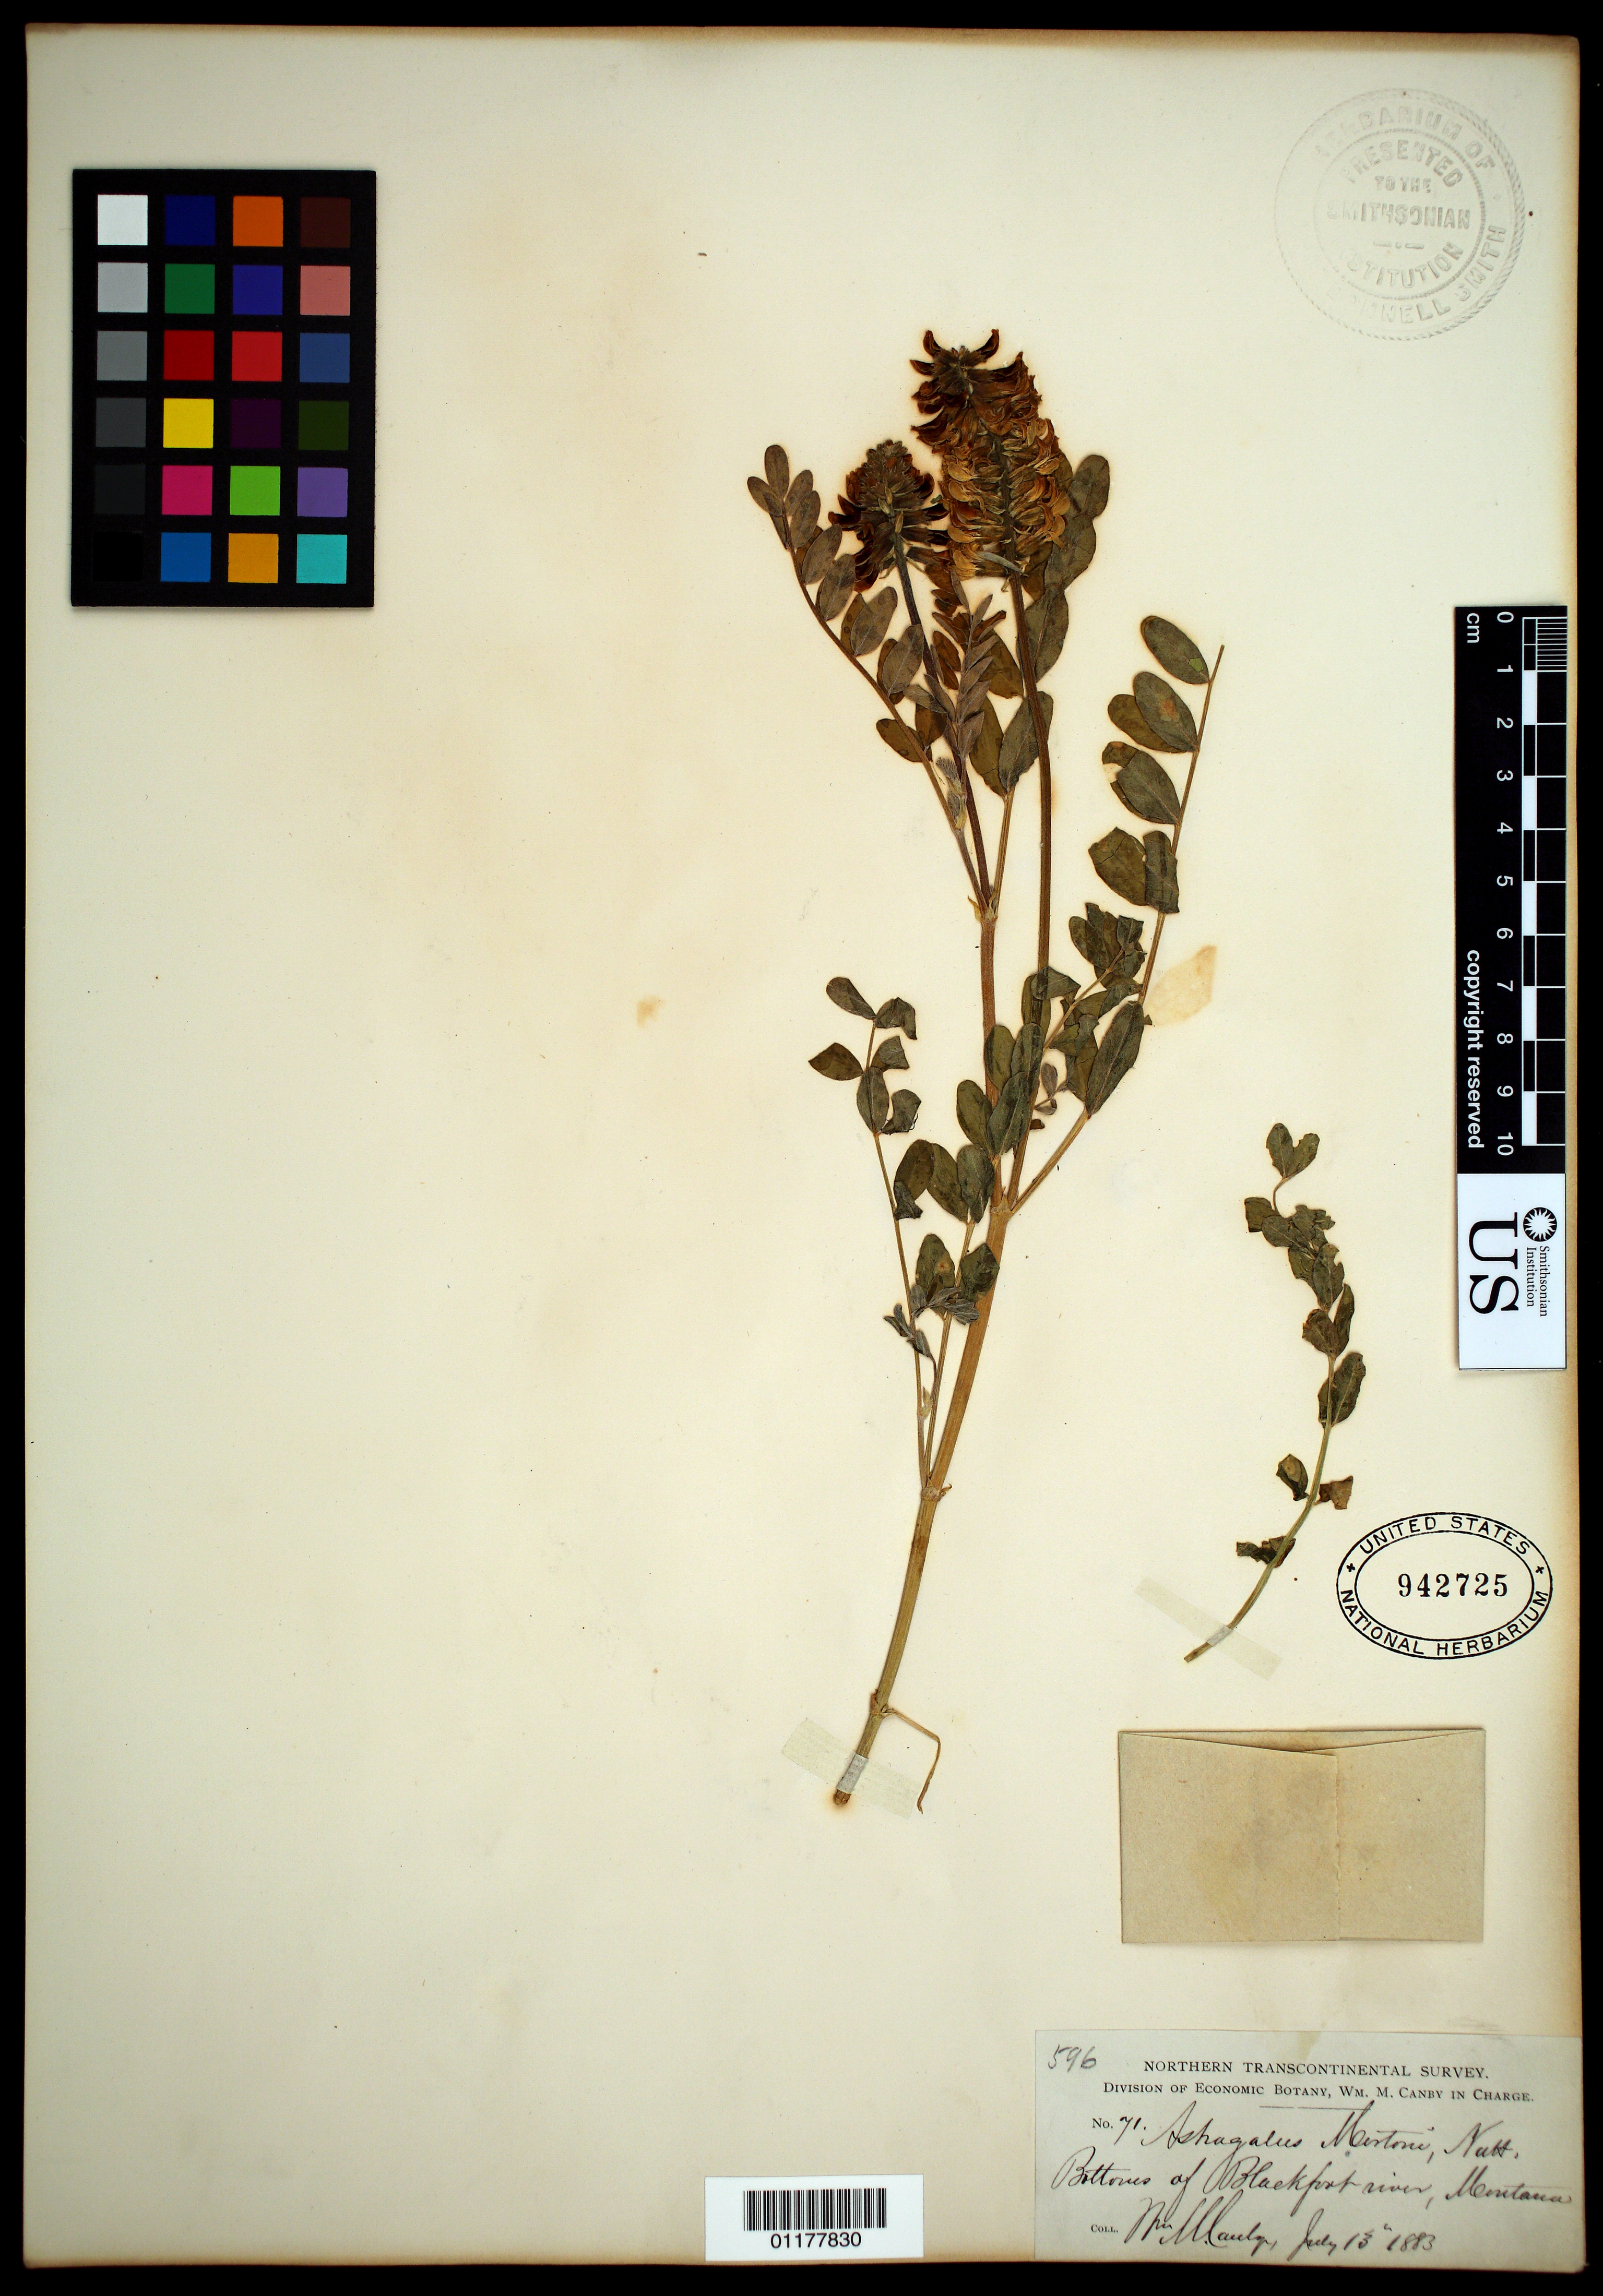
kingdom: Plantae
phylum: Tracheophyta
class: Magnoliopsida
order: Fabales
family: Fabaceae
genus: Astragalus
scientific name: Astragalus mortonii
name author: Nutt.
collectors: W. M. Canby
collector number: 71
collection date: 1883-07-13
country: United States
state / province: Montana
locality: Bottoms of Blackfoot River.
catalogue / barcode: US 942725